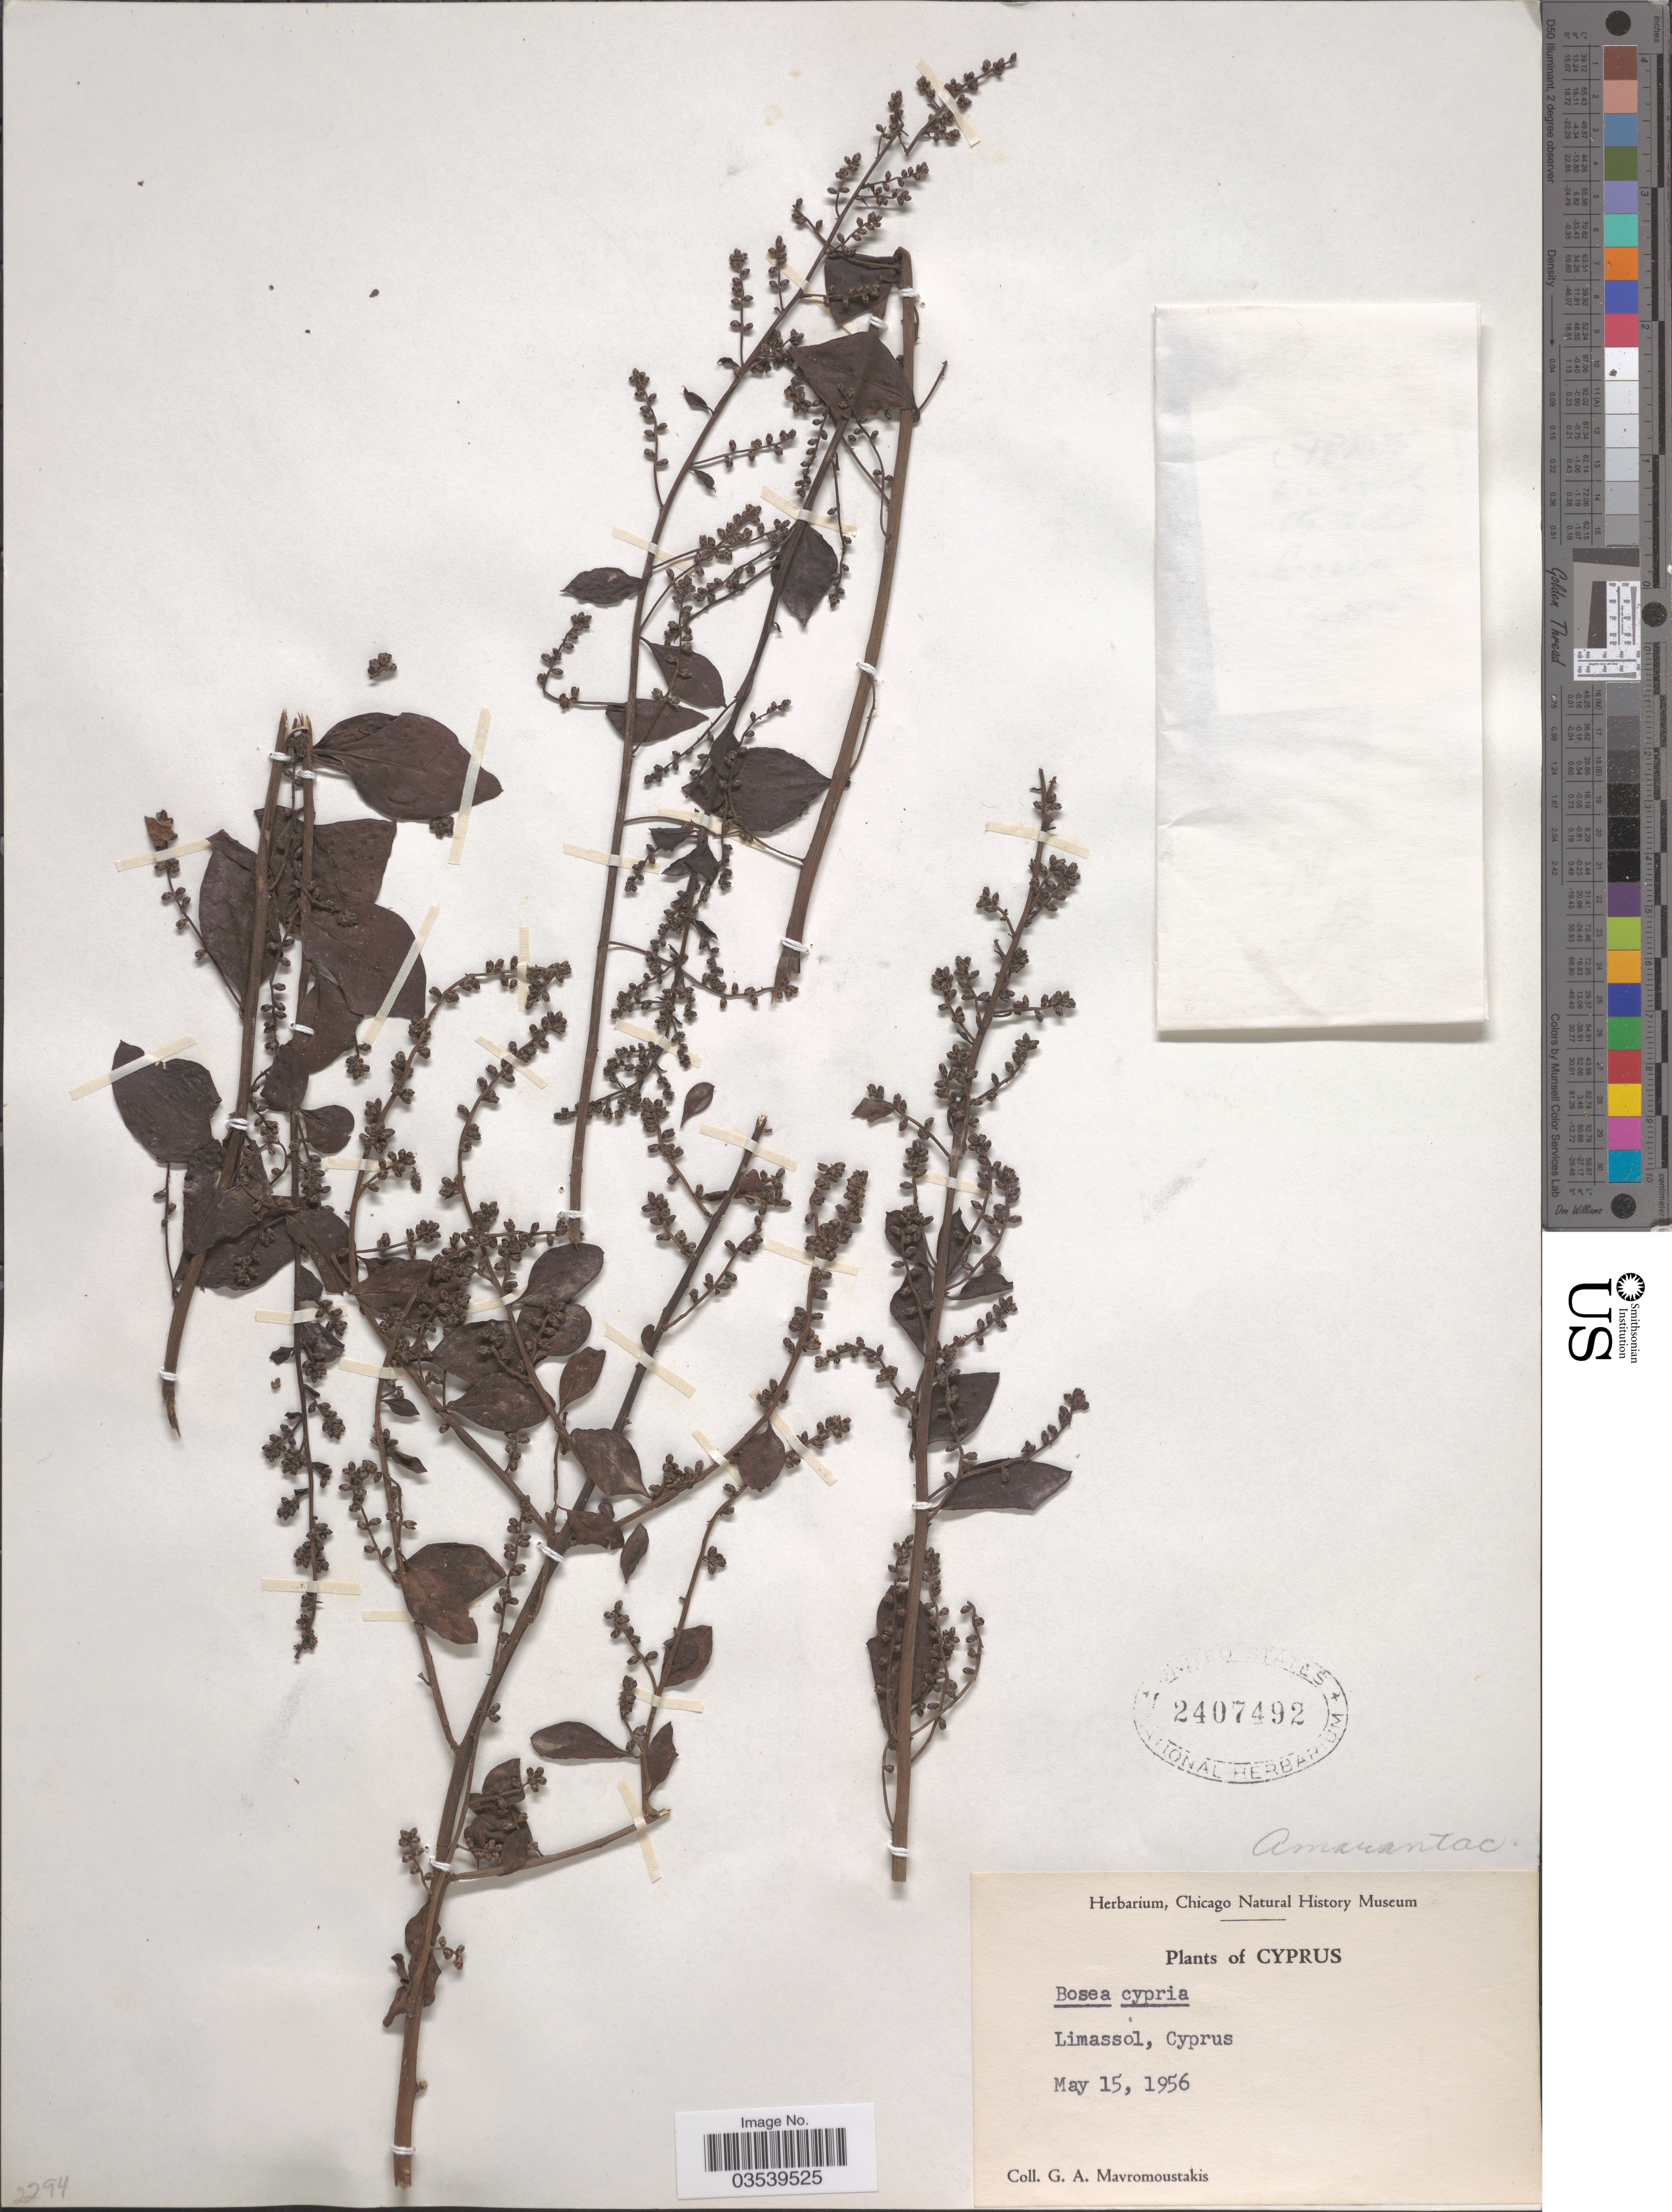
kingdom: Plantae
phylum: Tracheophyta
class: Magnoliopsida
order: Caryophyllales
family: Amaranthaceae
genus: Bosea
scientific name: Bosea cypria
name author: Boiss. ex Hook. f.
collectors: G. Mavromoustakis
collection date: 1956-05-15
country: Cyprus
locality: Limassol.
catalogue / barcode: US 2407492